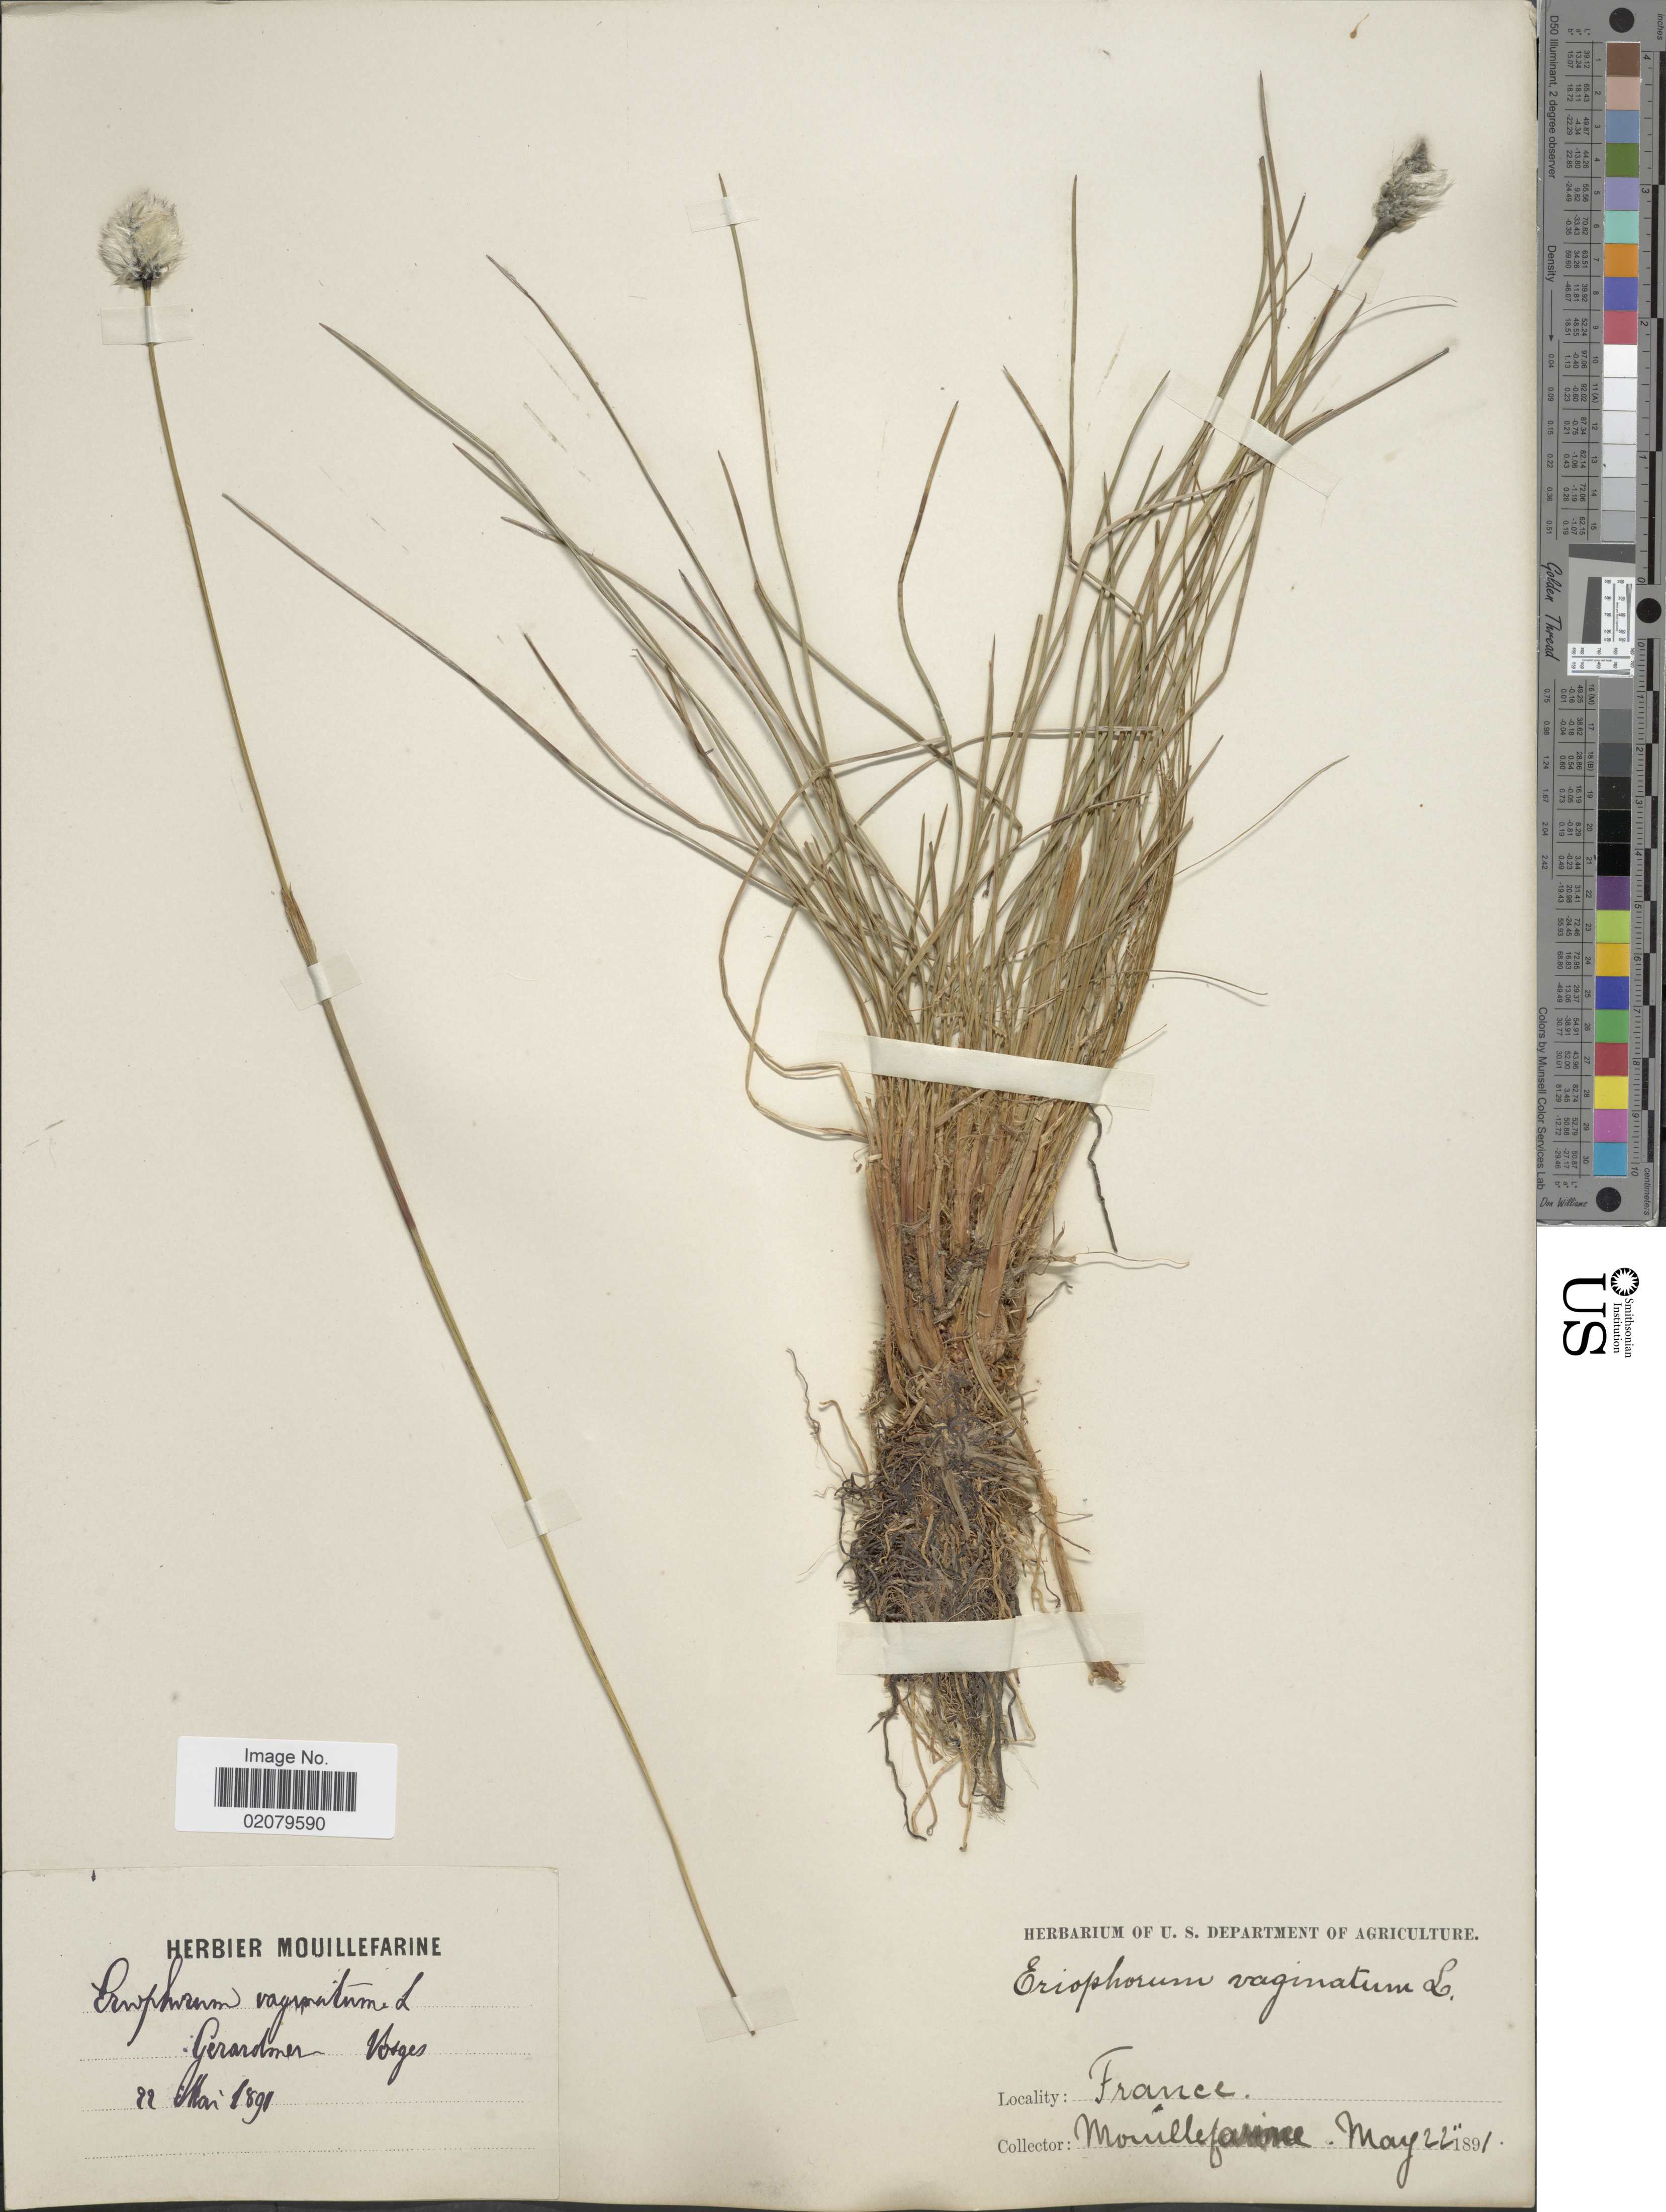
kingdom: Plantae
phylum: Tracheophyta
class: Liliopsida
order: Poales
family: Cyperaceae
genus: Eriophorum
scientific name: Eriophorum vaginatum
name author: L.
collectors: A. Mouillefarine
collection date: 1891-05-22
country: France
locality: Gérardmer Vosges